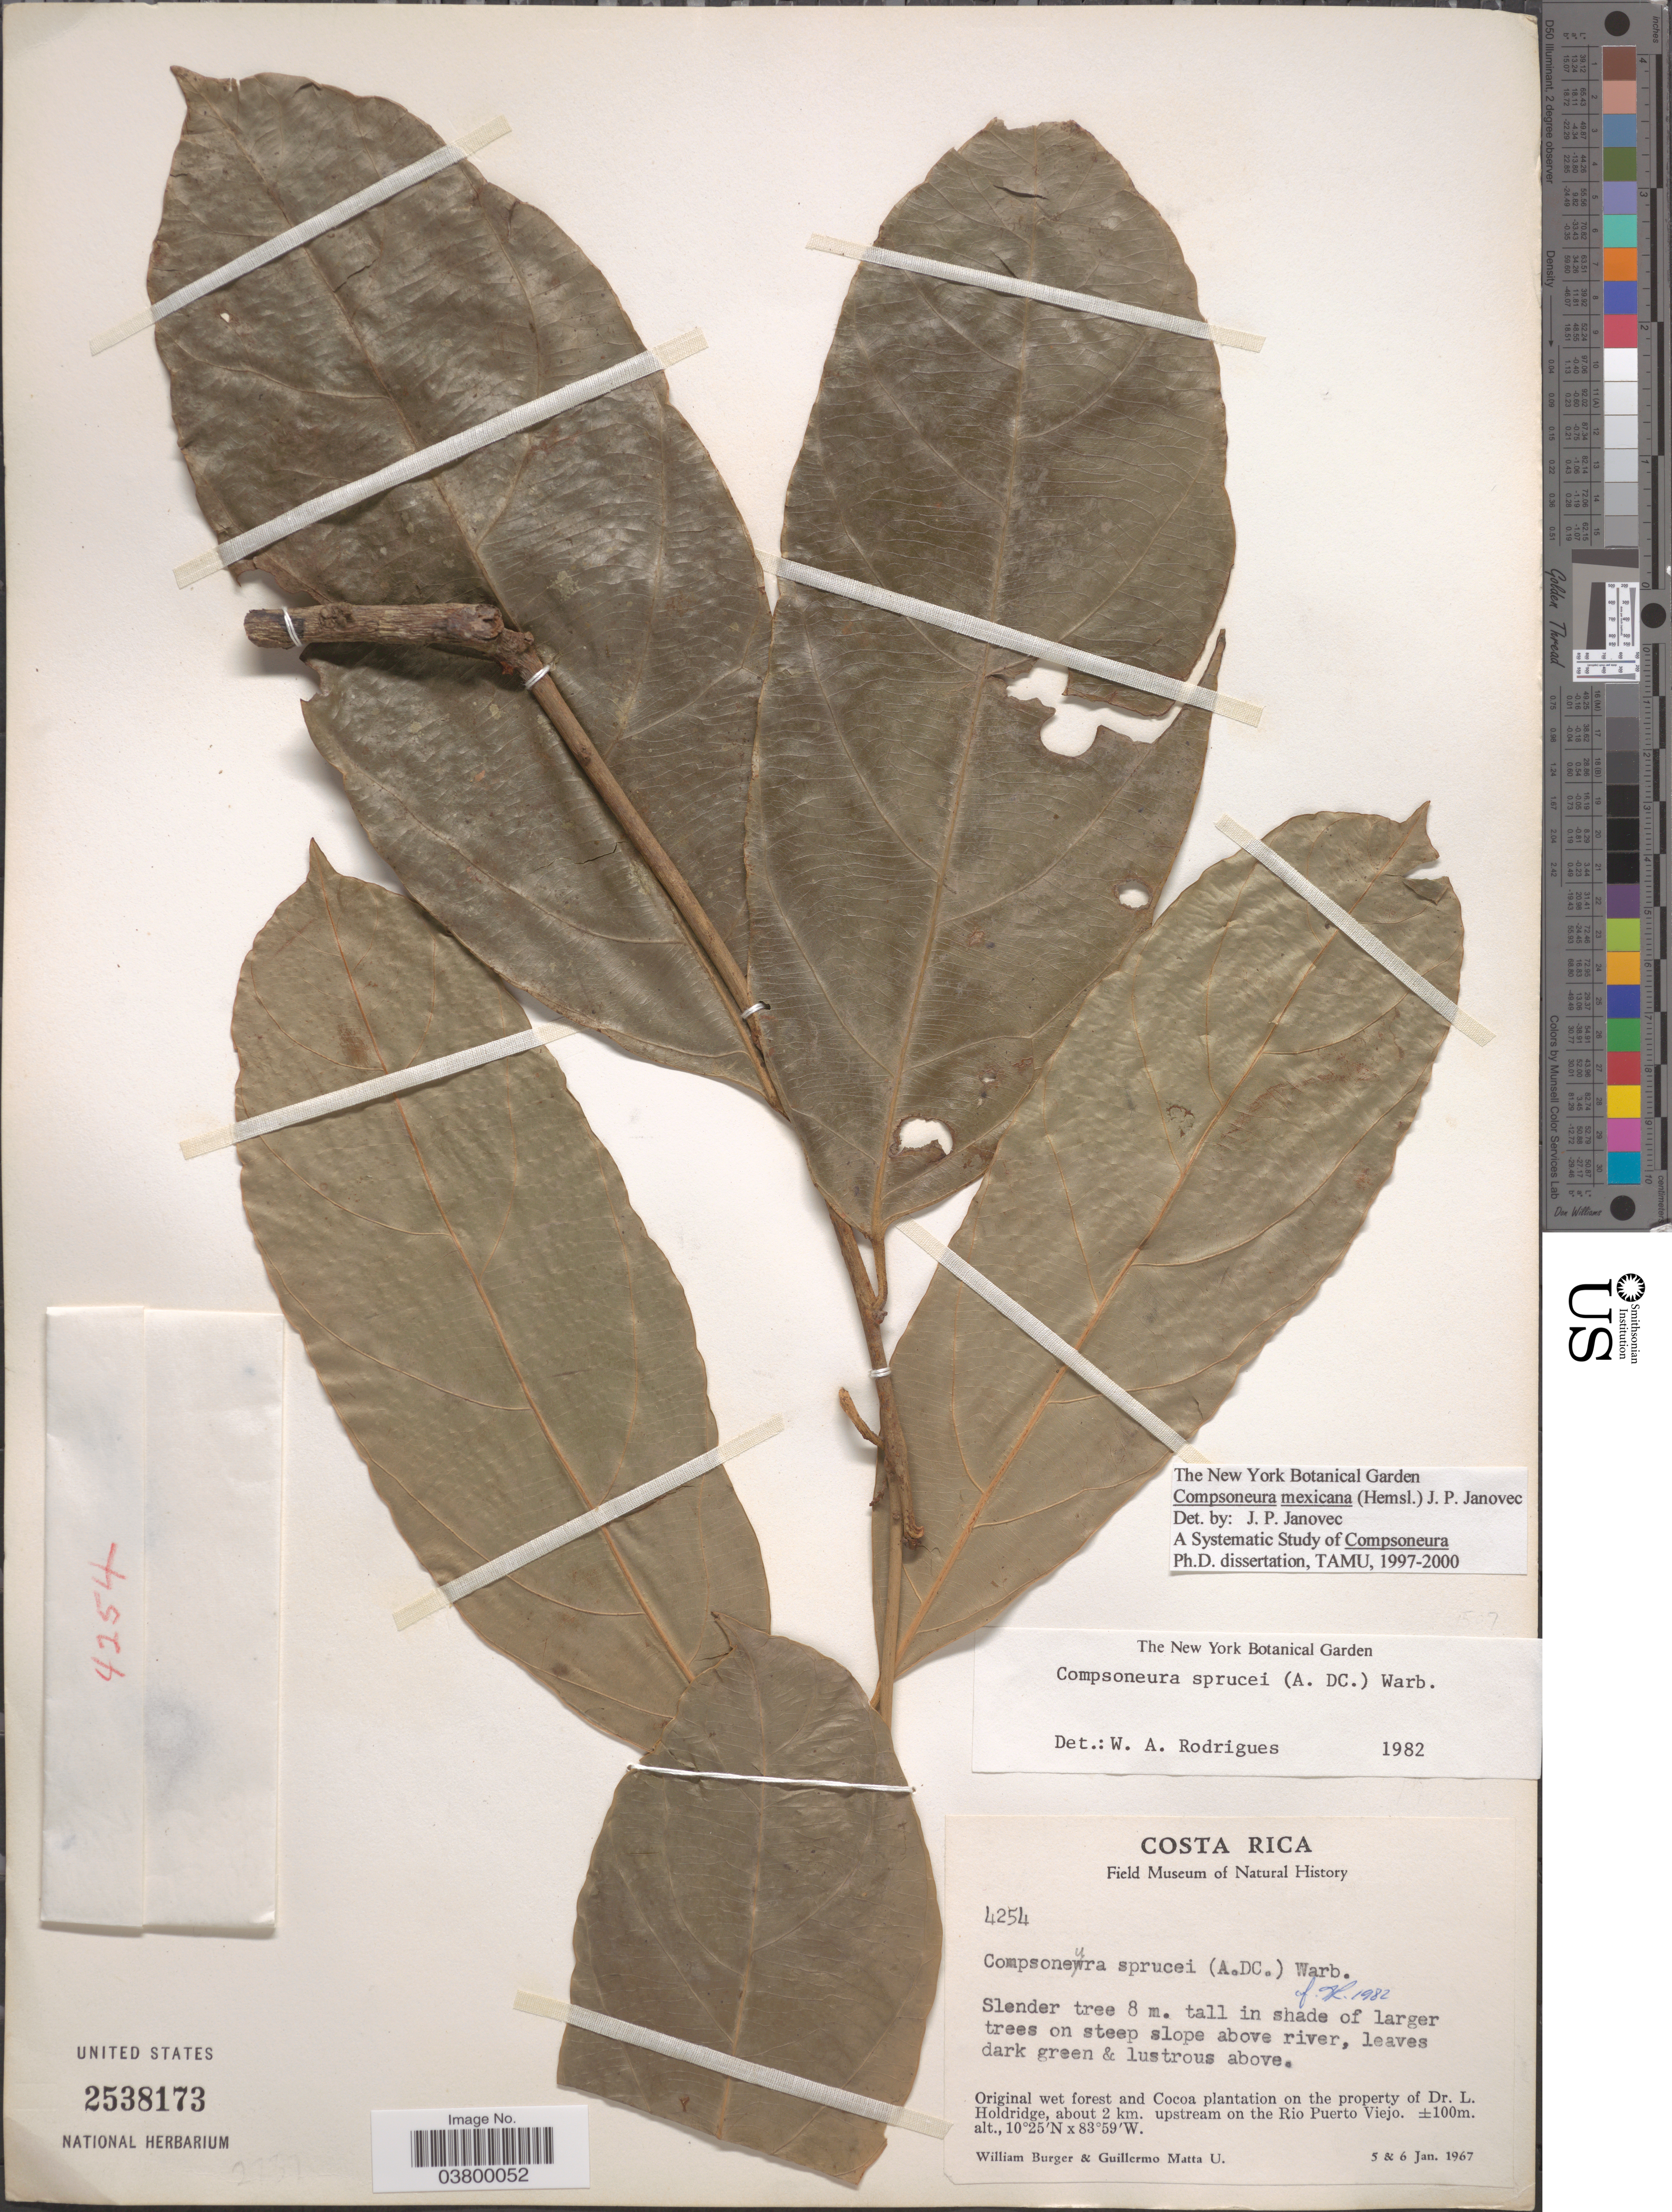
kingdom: Plantae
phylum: Tracheophyta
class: Magnoliopsida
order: Magnoliales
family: Myristicaceae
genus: Compsoneura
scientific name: Compsoneura sprucei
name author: (A. DC.) Warb.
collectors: W. Burger & G. Matta U.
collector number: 4254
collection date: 1967-01-05/1967-01-06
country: Costa Rica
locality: On steep slope above river. On the property of Dr. L. Holdridge, about 2 km. upstream on the Rio Puerto Viejo.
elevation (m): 100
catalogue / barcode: US 2538173